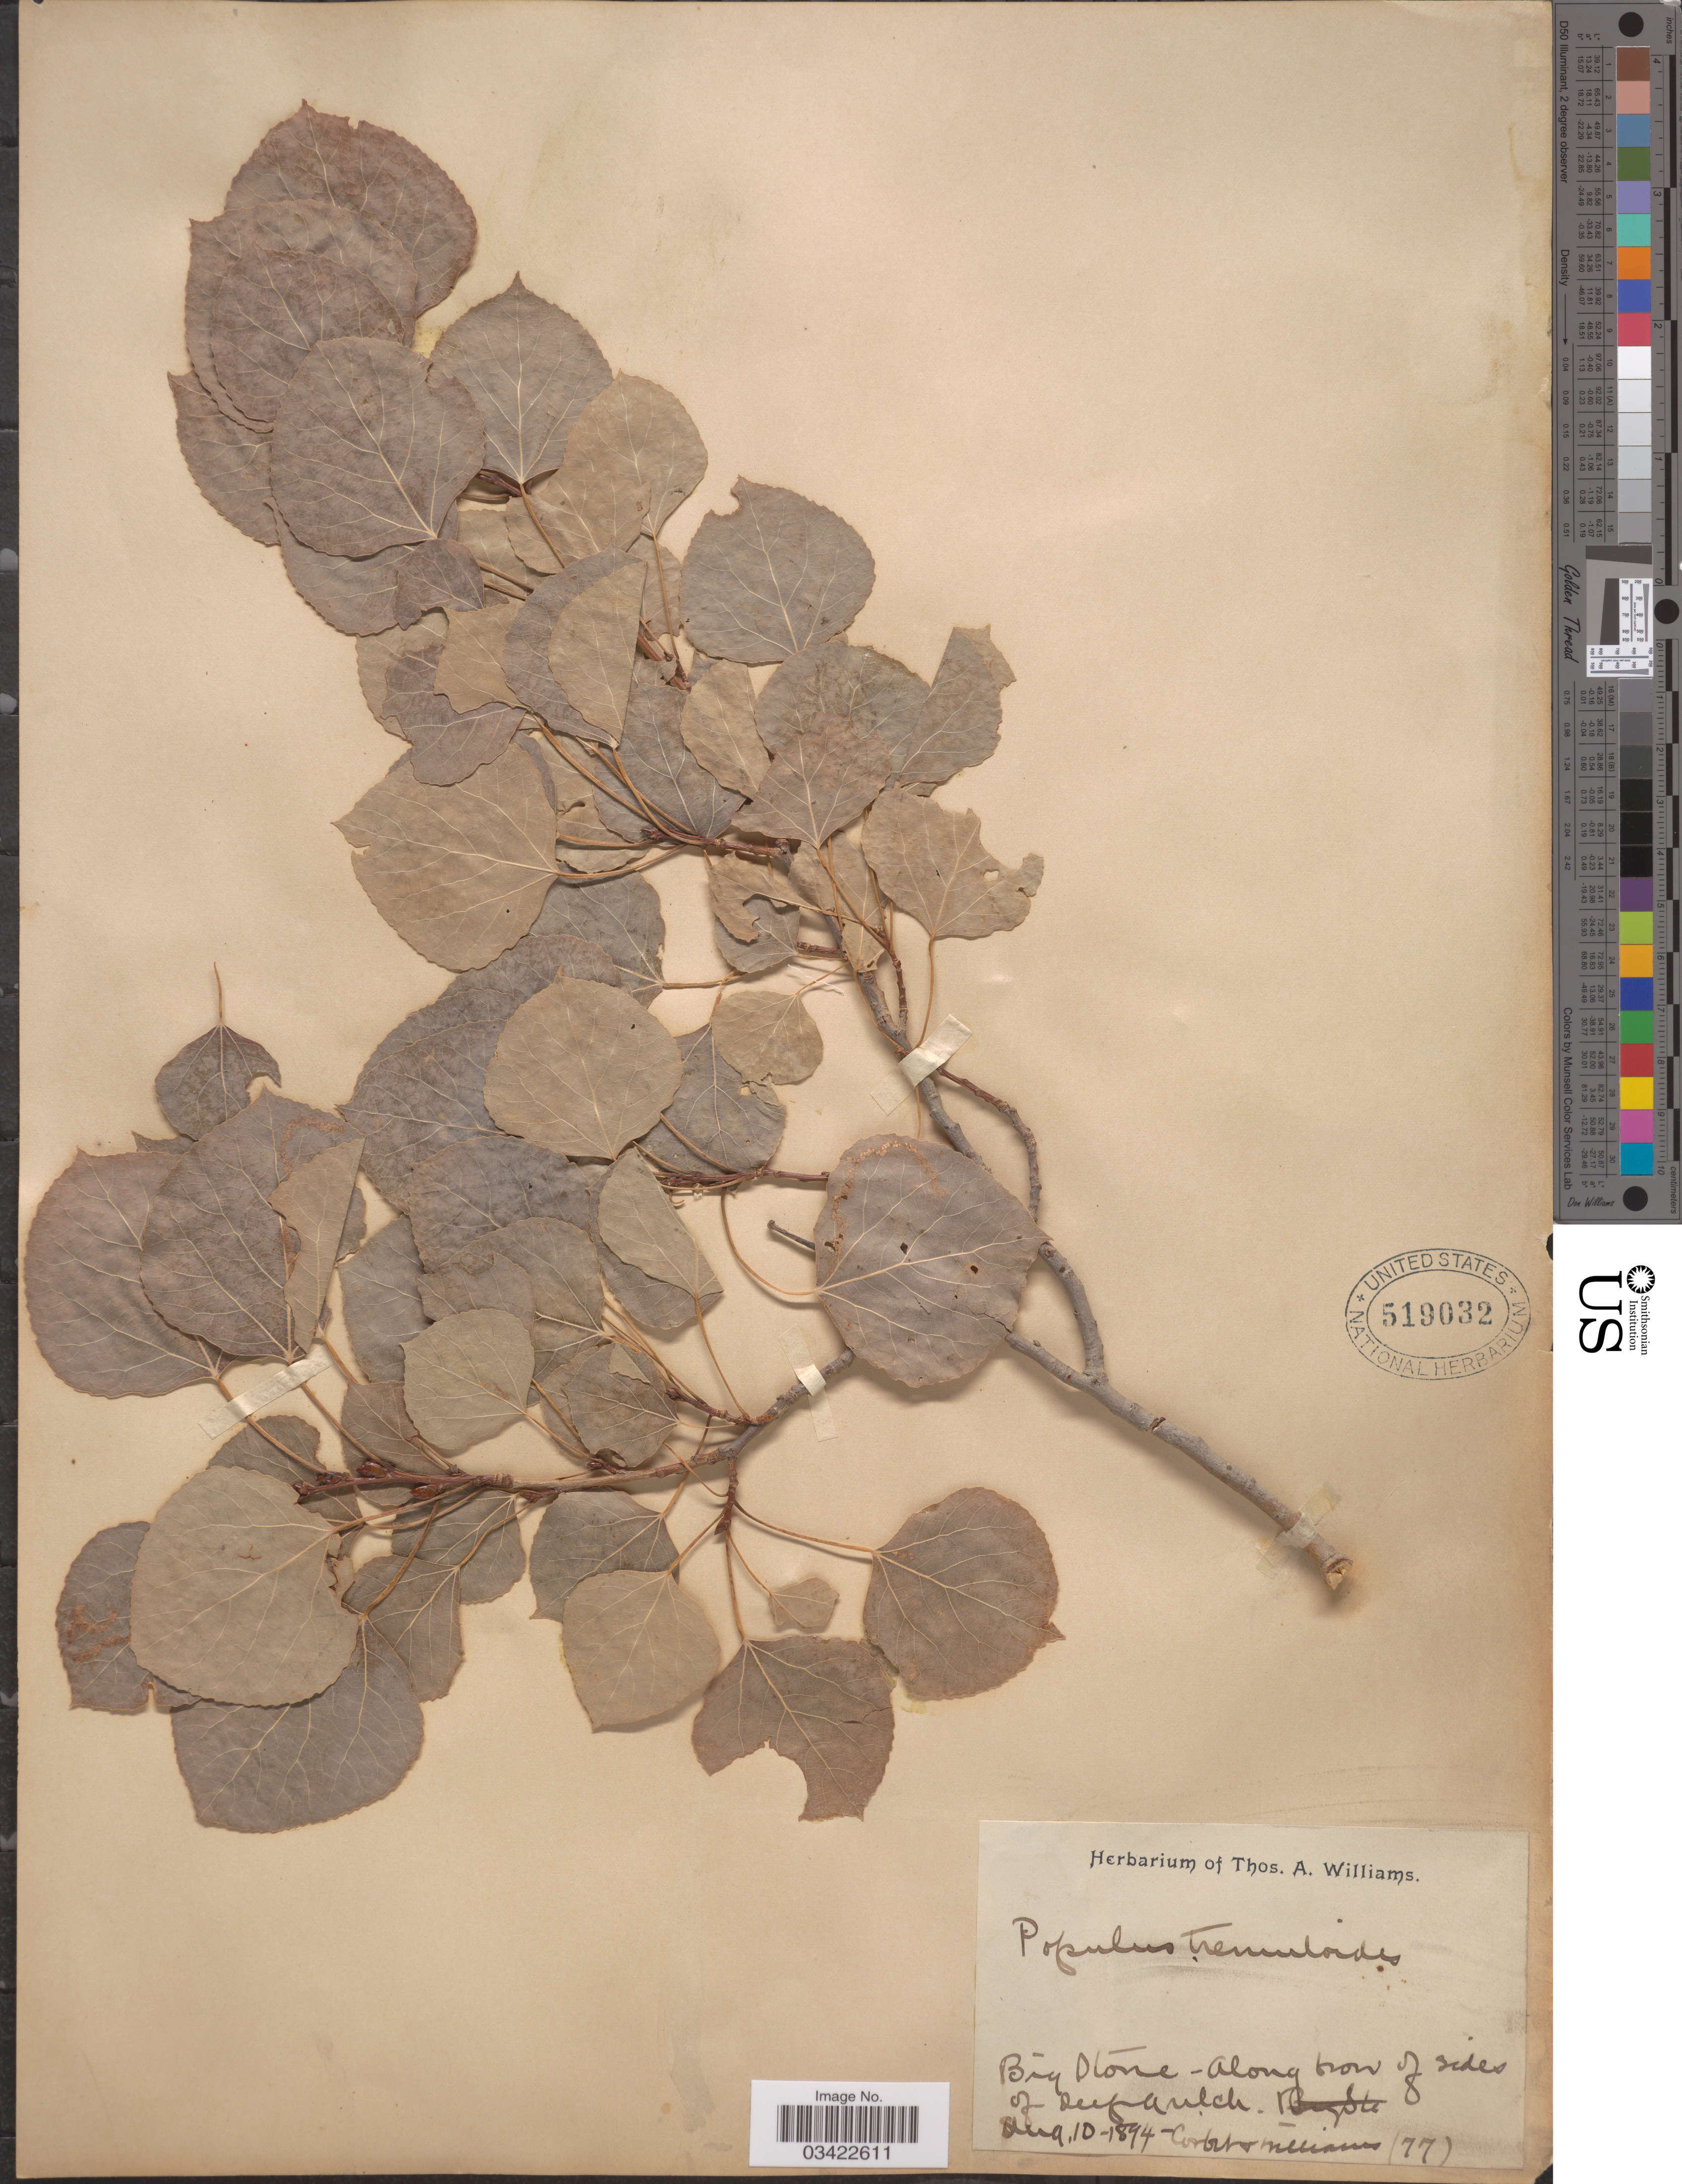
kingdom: Plantae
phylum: Tracheophyta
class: Magnoliopsida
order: Malpighiales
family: Salicaceae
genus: Populus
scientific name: Populus tremuloides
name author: Michx.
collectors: Corbet & T. A. Williams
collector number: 77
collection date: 1894-08-10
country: United States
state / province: South Dakota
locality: Big Stone - along row of sides of deep mulch.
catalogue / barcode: US 519032